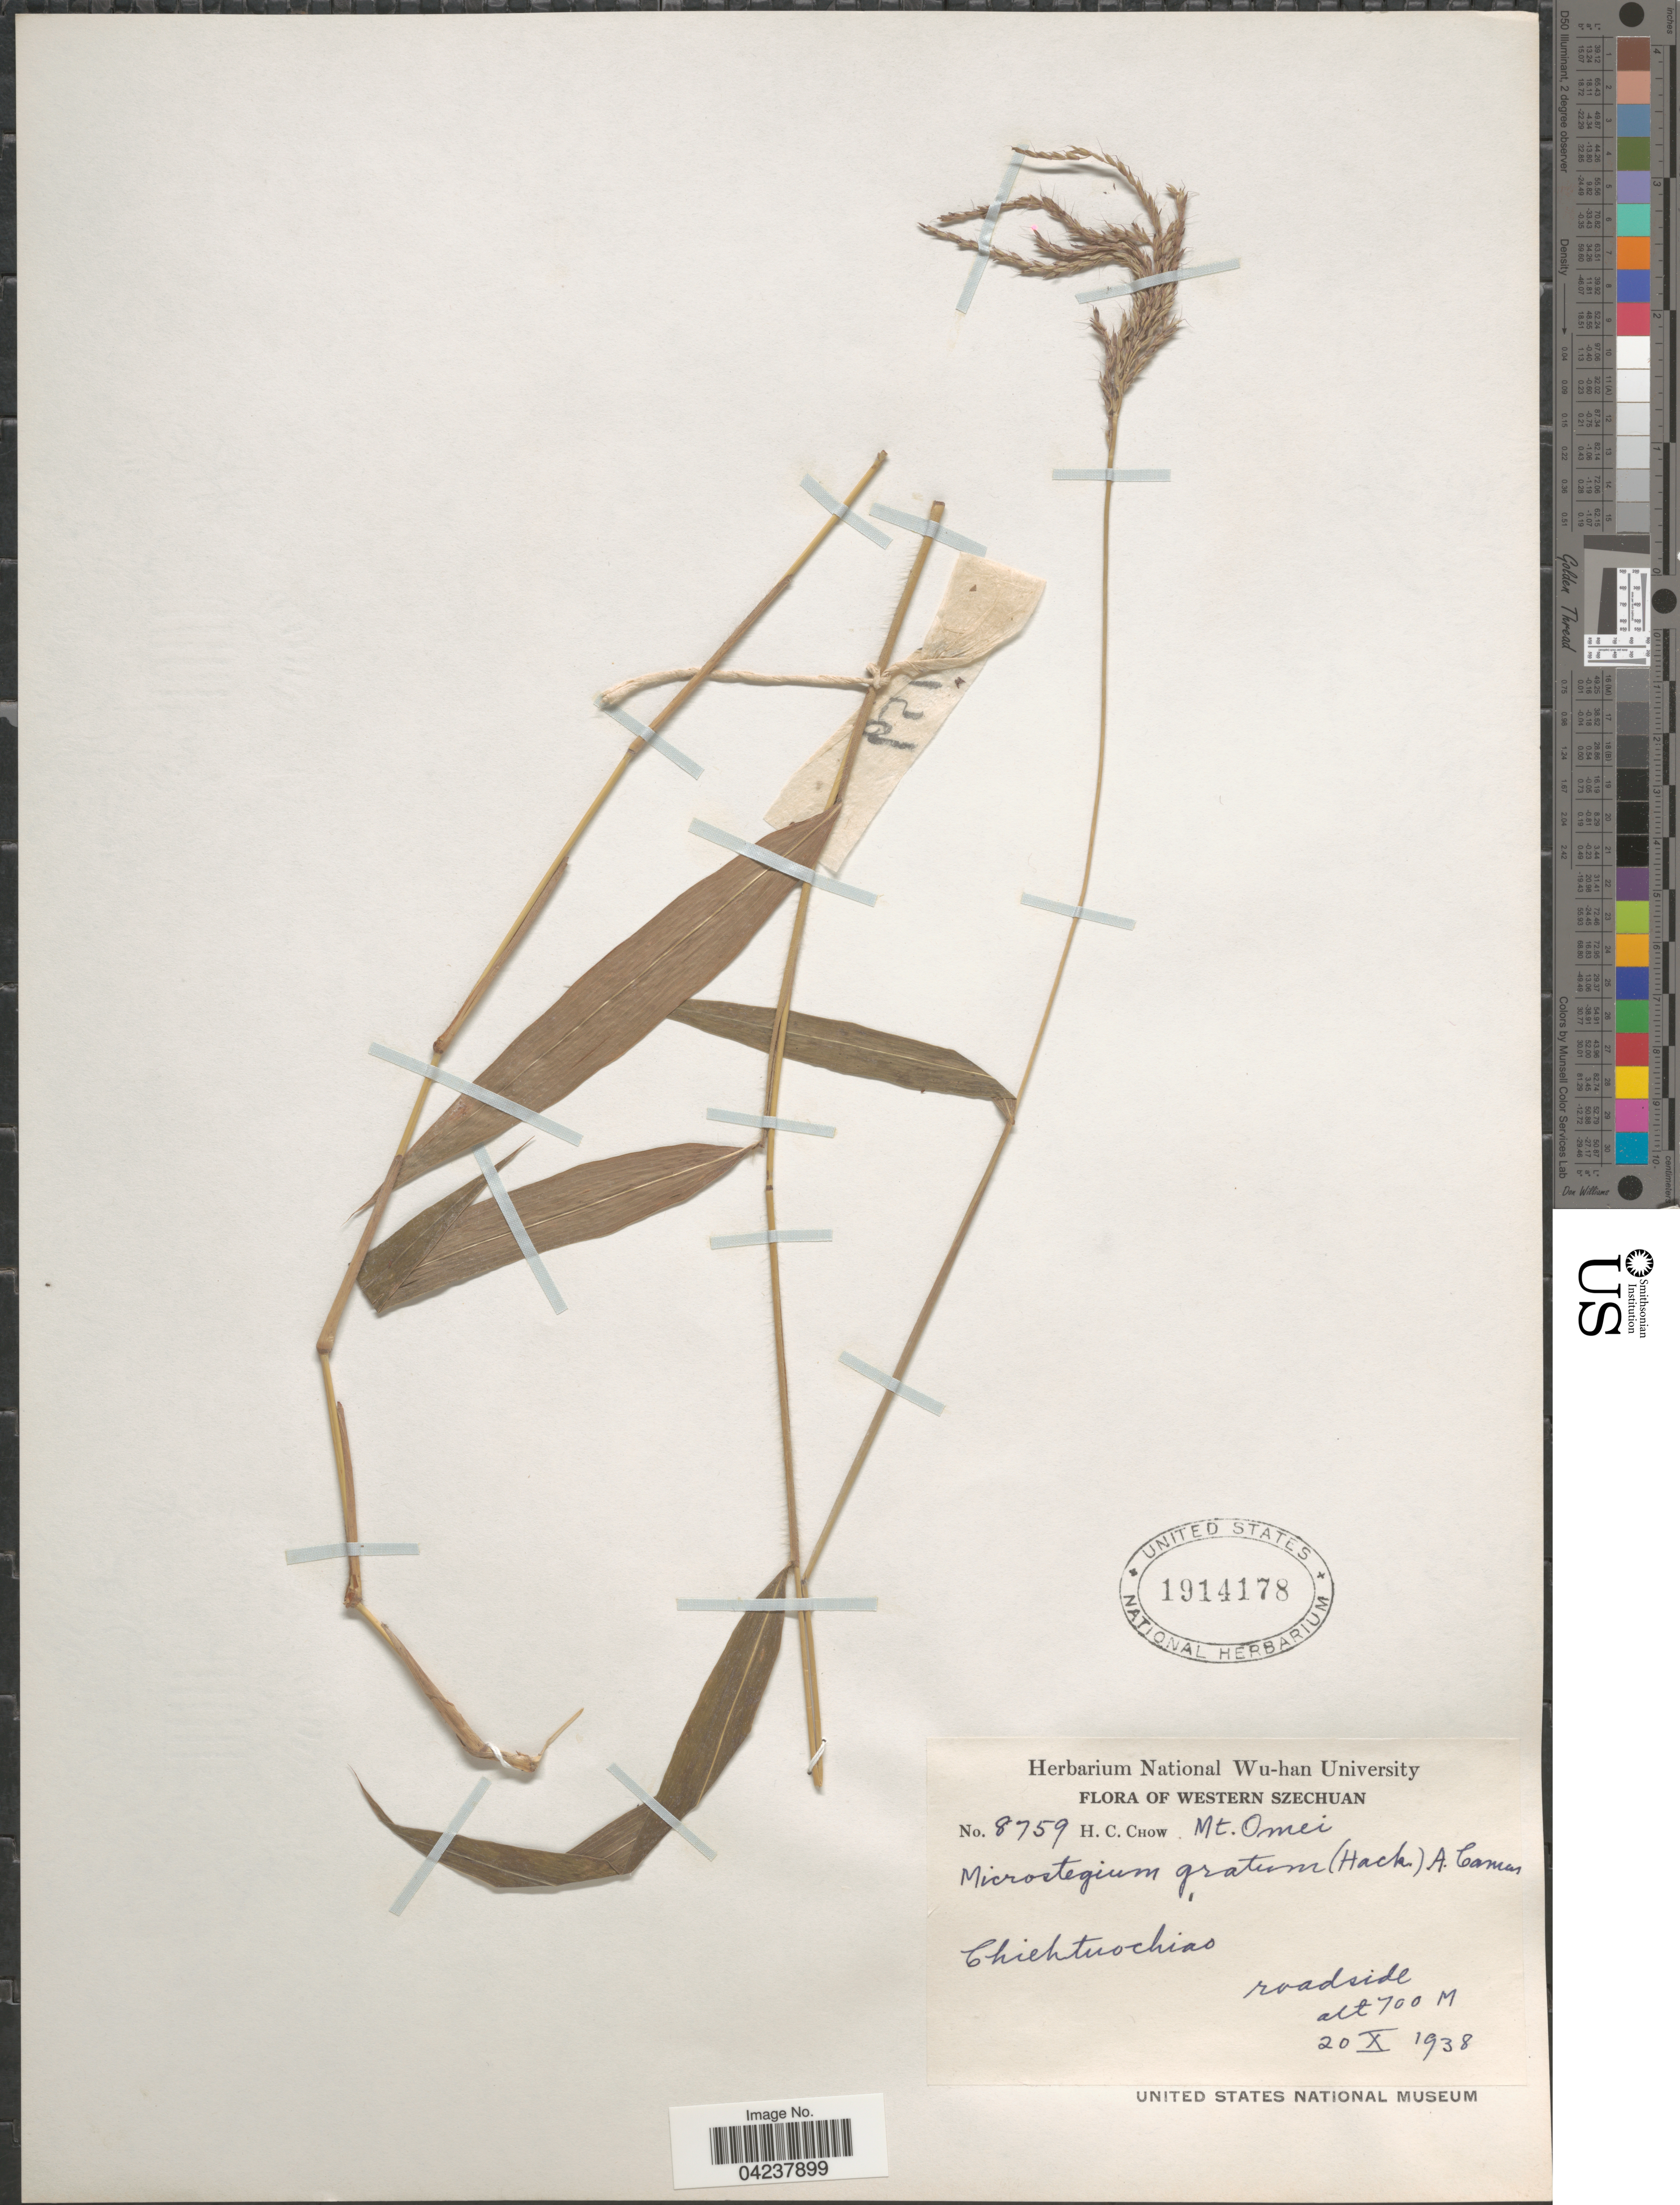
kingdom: Plantae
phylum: Tracheophyta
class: Liliopsida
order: Poales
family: Poaceae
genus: Microstegium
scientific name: Microstegium fasciculatum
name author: (L.) Henr.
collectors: H. Chow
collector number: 8759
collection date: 1938-10-20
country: China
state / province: Sichuan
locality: Western Szechuan. Mt. Omei. Chiehtuochiao.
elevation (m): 700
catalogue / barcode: US 1914178